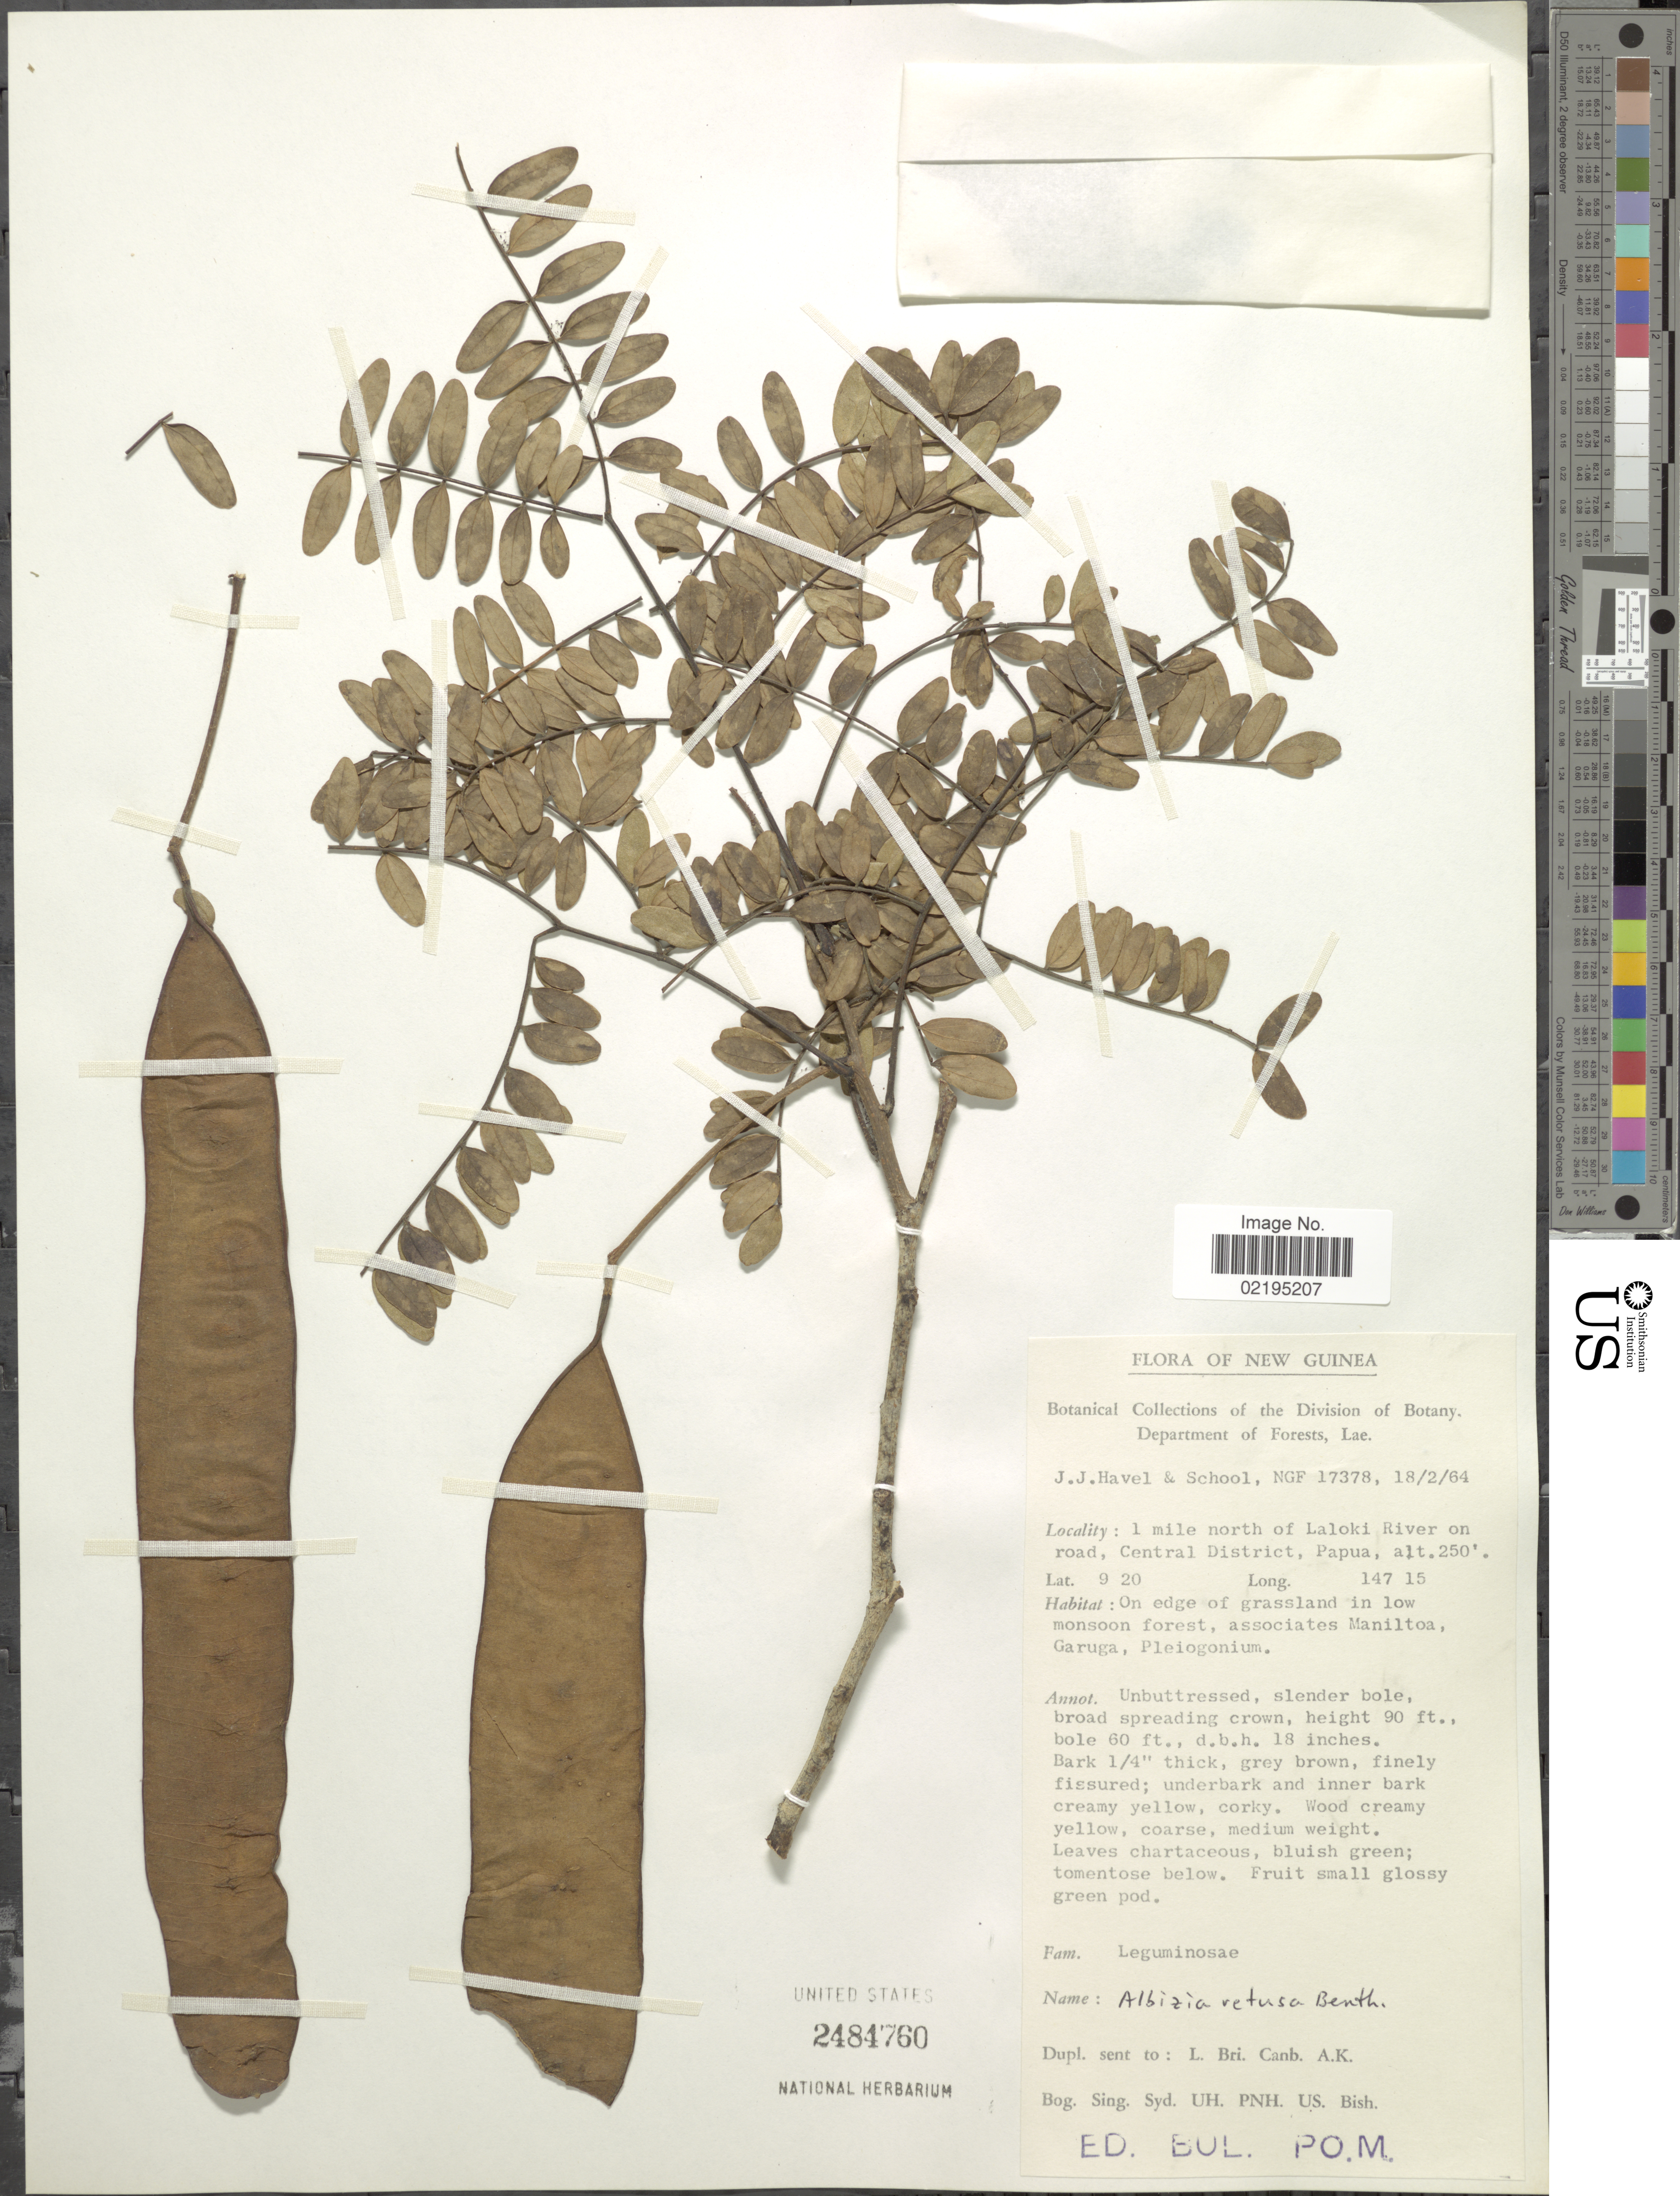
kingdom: Plantae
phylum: Tracheophyta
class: Magnoliopsida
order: Fabales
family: Fabaceae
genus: Albizia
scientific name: Albizia retusa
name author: Benth.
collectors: J. Havel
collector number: NGF17378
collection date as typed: Transcribed d/m/y: 18/2/64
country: Papua New Guinea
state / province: Central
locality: New Guinea, 1 mile north of Laloki River on road, Central District, Papua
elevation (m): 76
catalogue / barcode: US 2484760